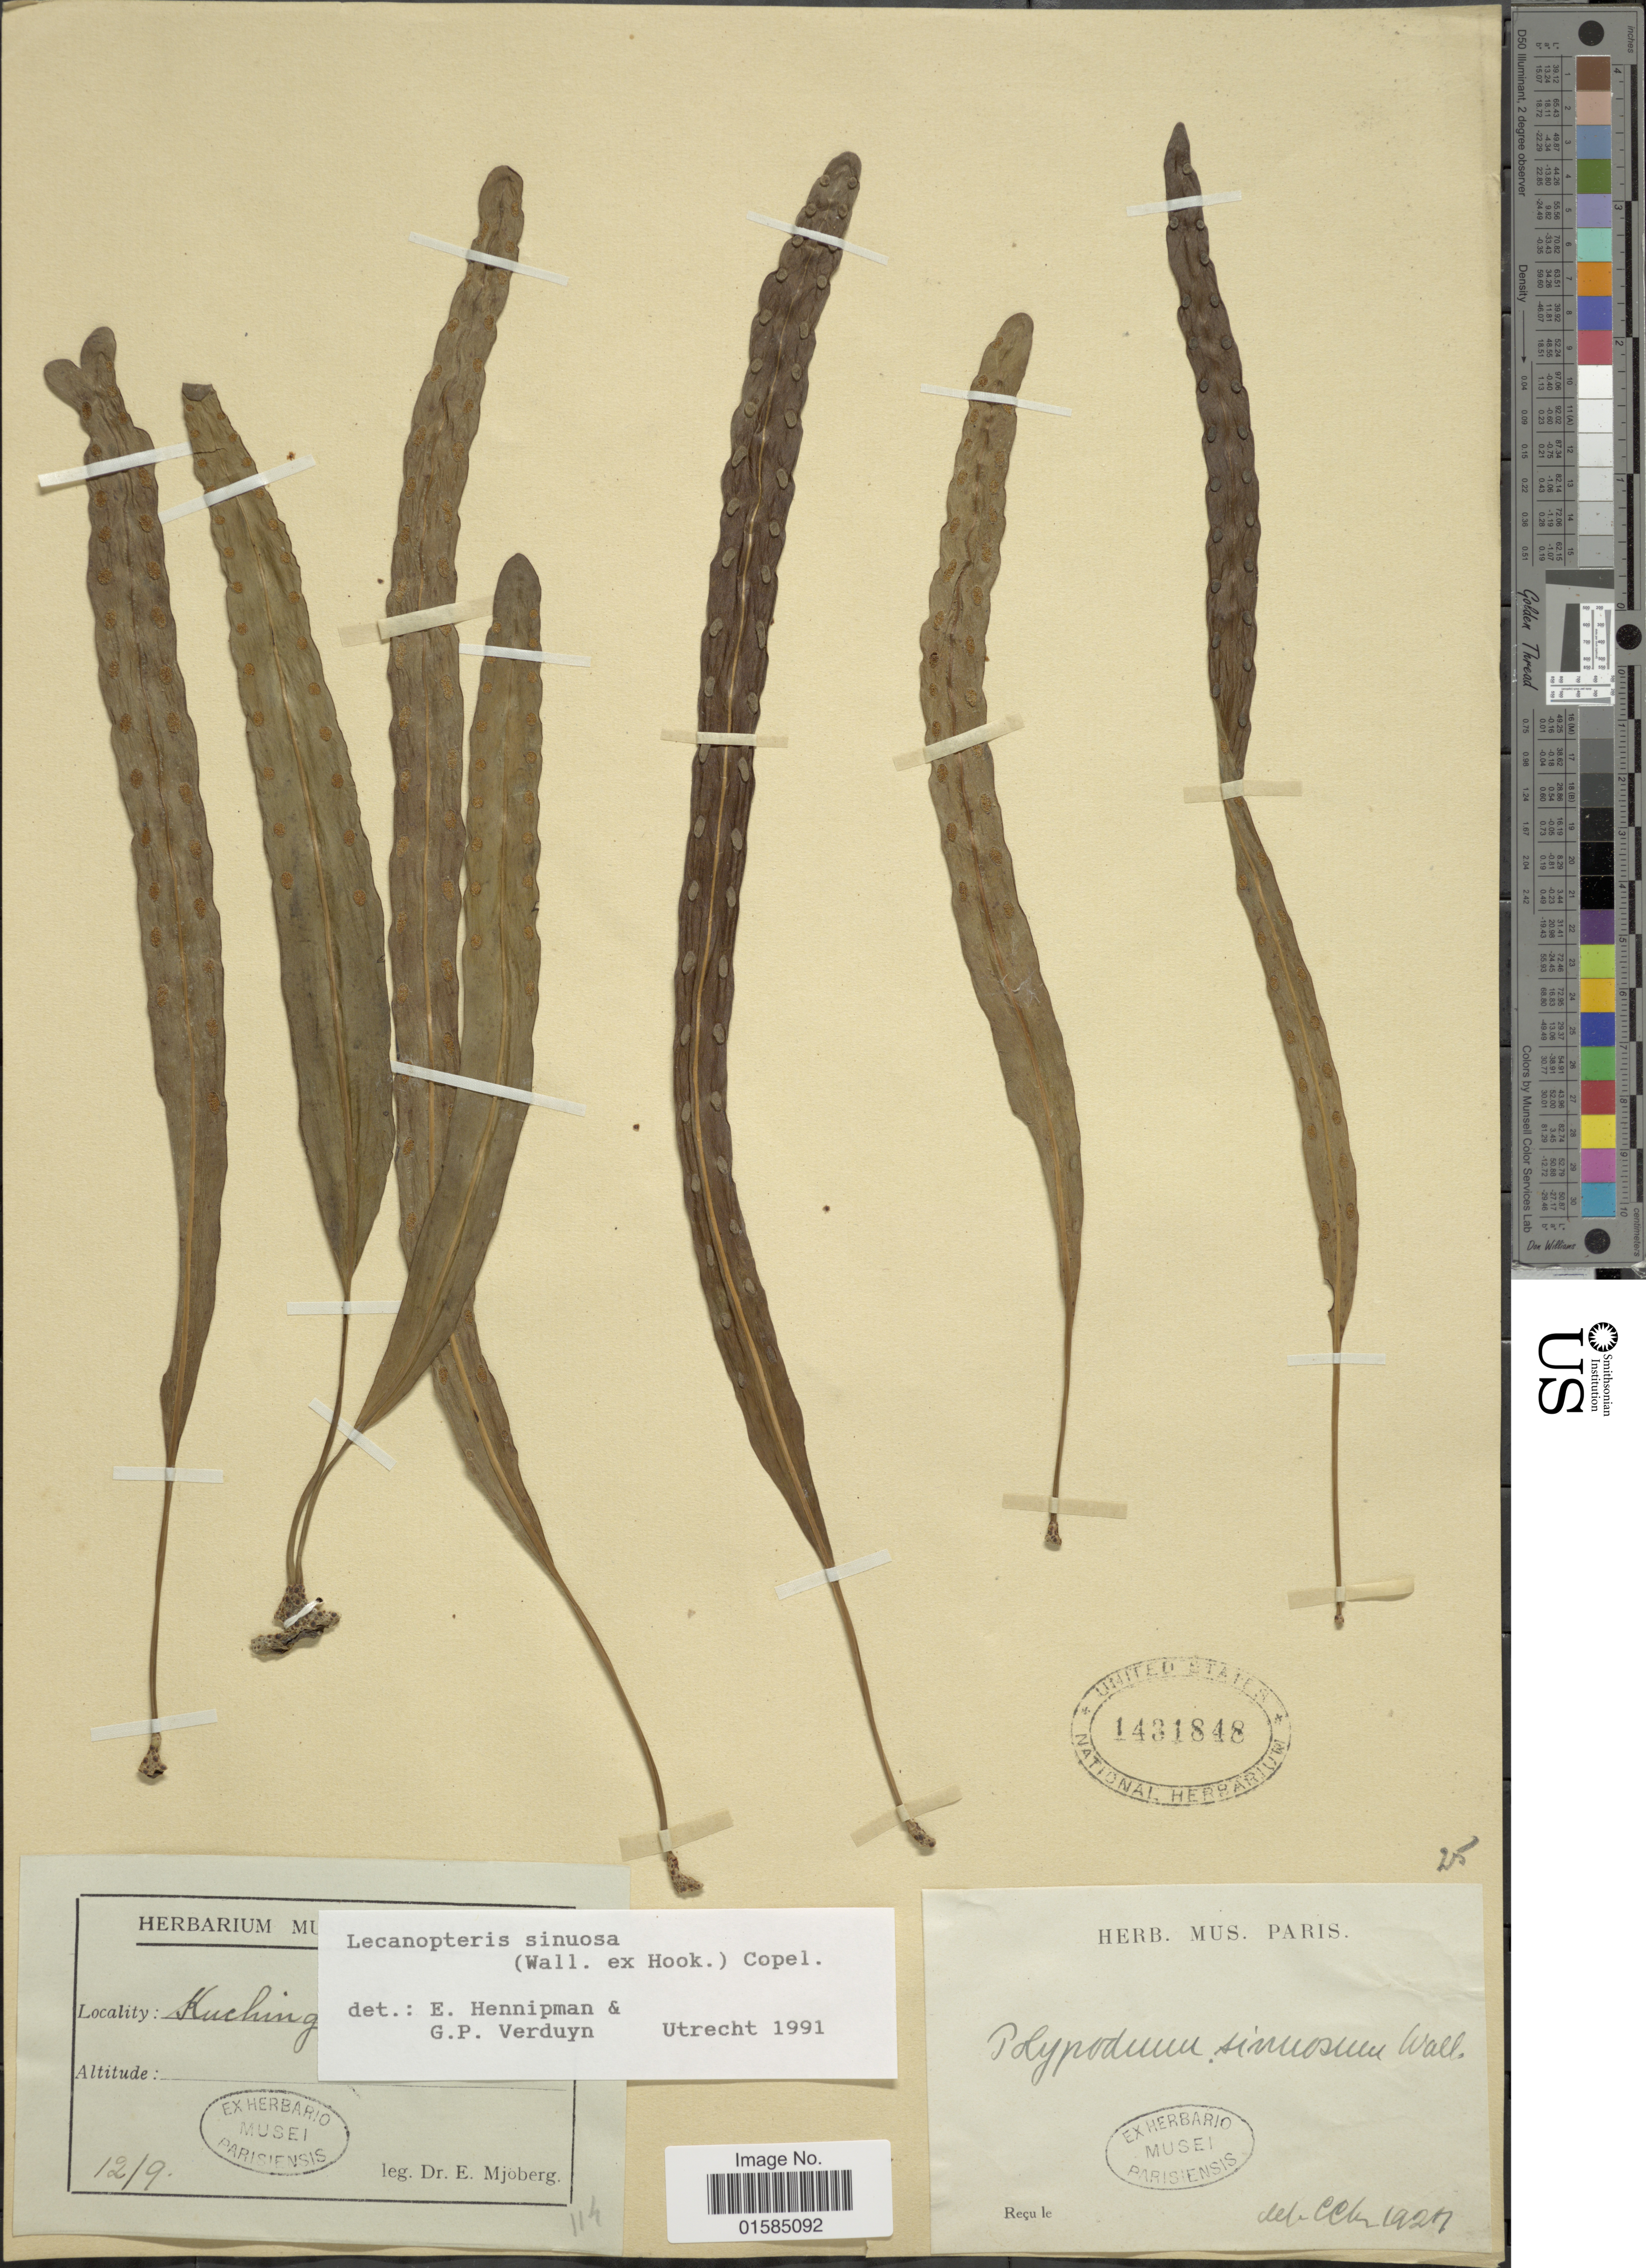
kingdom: Plantae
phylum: Tracheophyta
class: Polypodiopsida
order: Polypodiales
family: Polypodiaceae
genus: Lecanopteris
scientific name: Lecanopteris sinuosa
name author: (Wall. ex Hook.) Copel.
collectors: E. Mjoberg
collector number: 114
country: Malaysia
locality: Kuching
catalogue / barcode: US 1431848